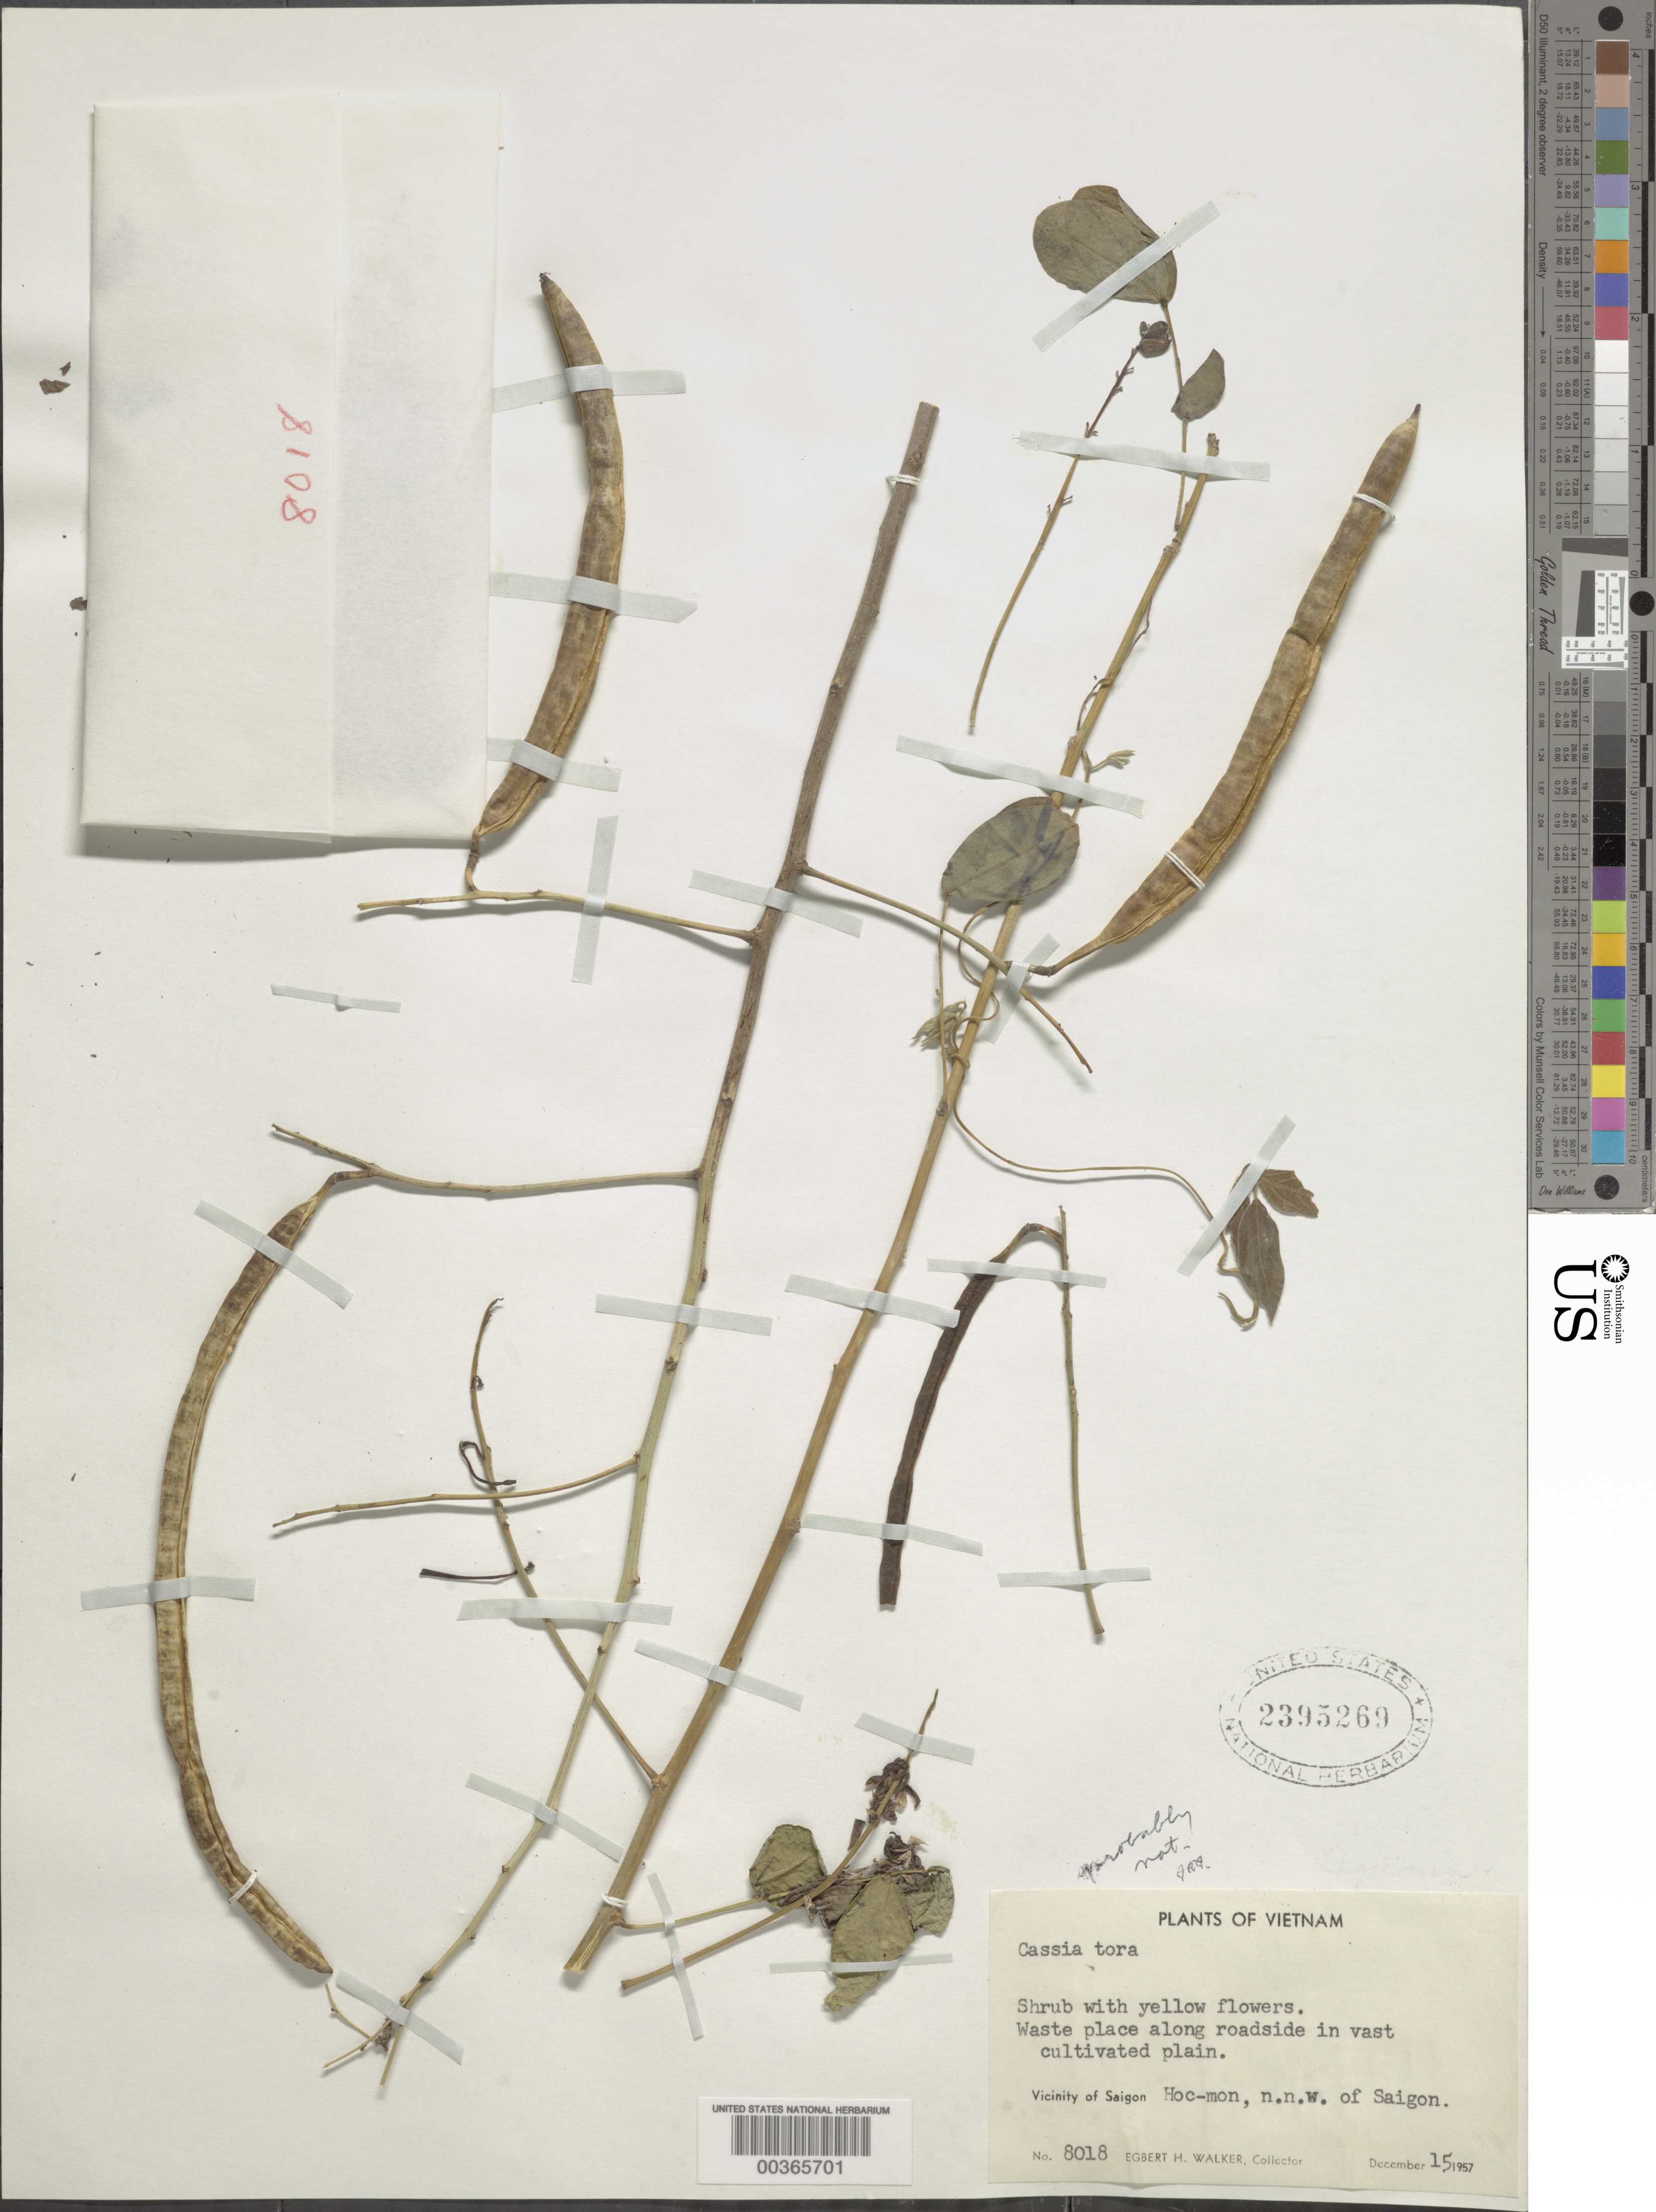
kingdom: Plantae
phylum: Tracheophyta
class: Magnoliopsida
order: Fabales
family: Fabaceae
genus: Senna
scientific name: Senna obtusifolia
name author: (L.) H.S. Irwin & Barneby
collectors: E. H. Walker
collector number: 8018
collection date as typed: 15 Dec 1957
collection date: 1957-12-15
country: Vietnam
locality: Vicinity of saigon; hoc-mon, nnw of siagon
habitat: Waste place along roadside in vast cultivated plain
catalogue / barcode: US 2395269